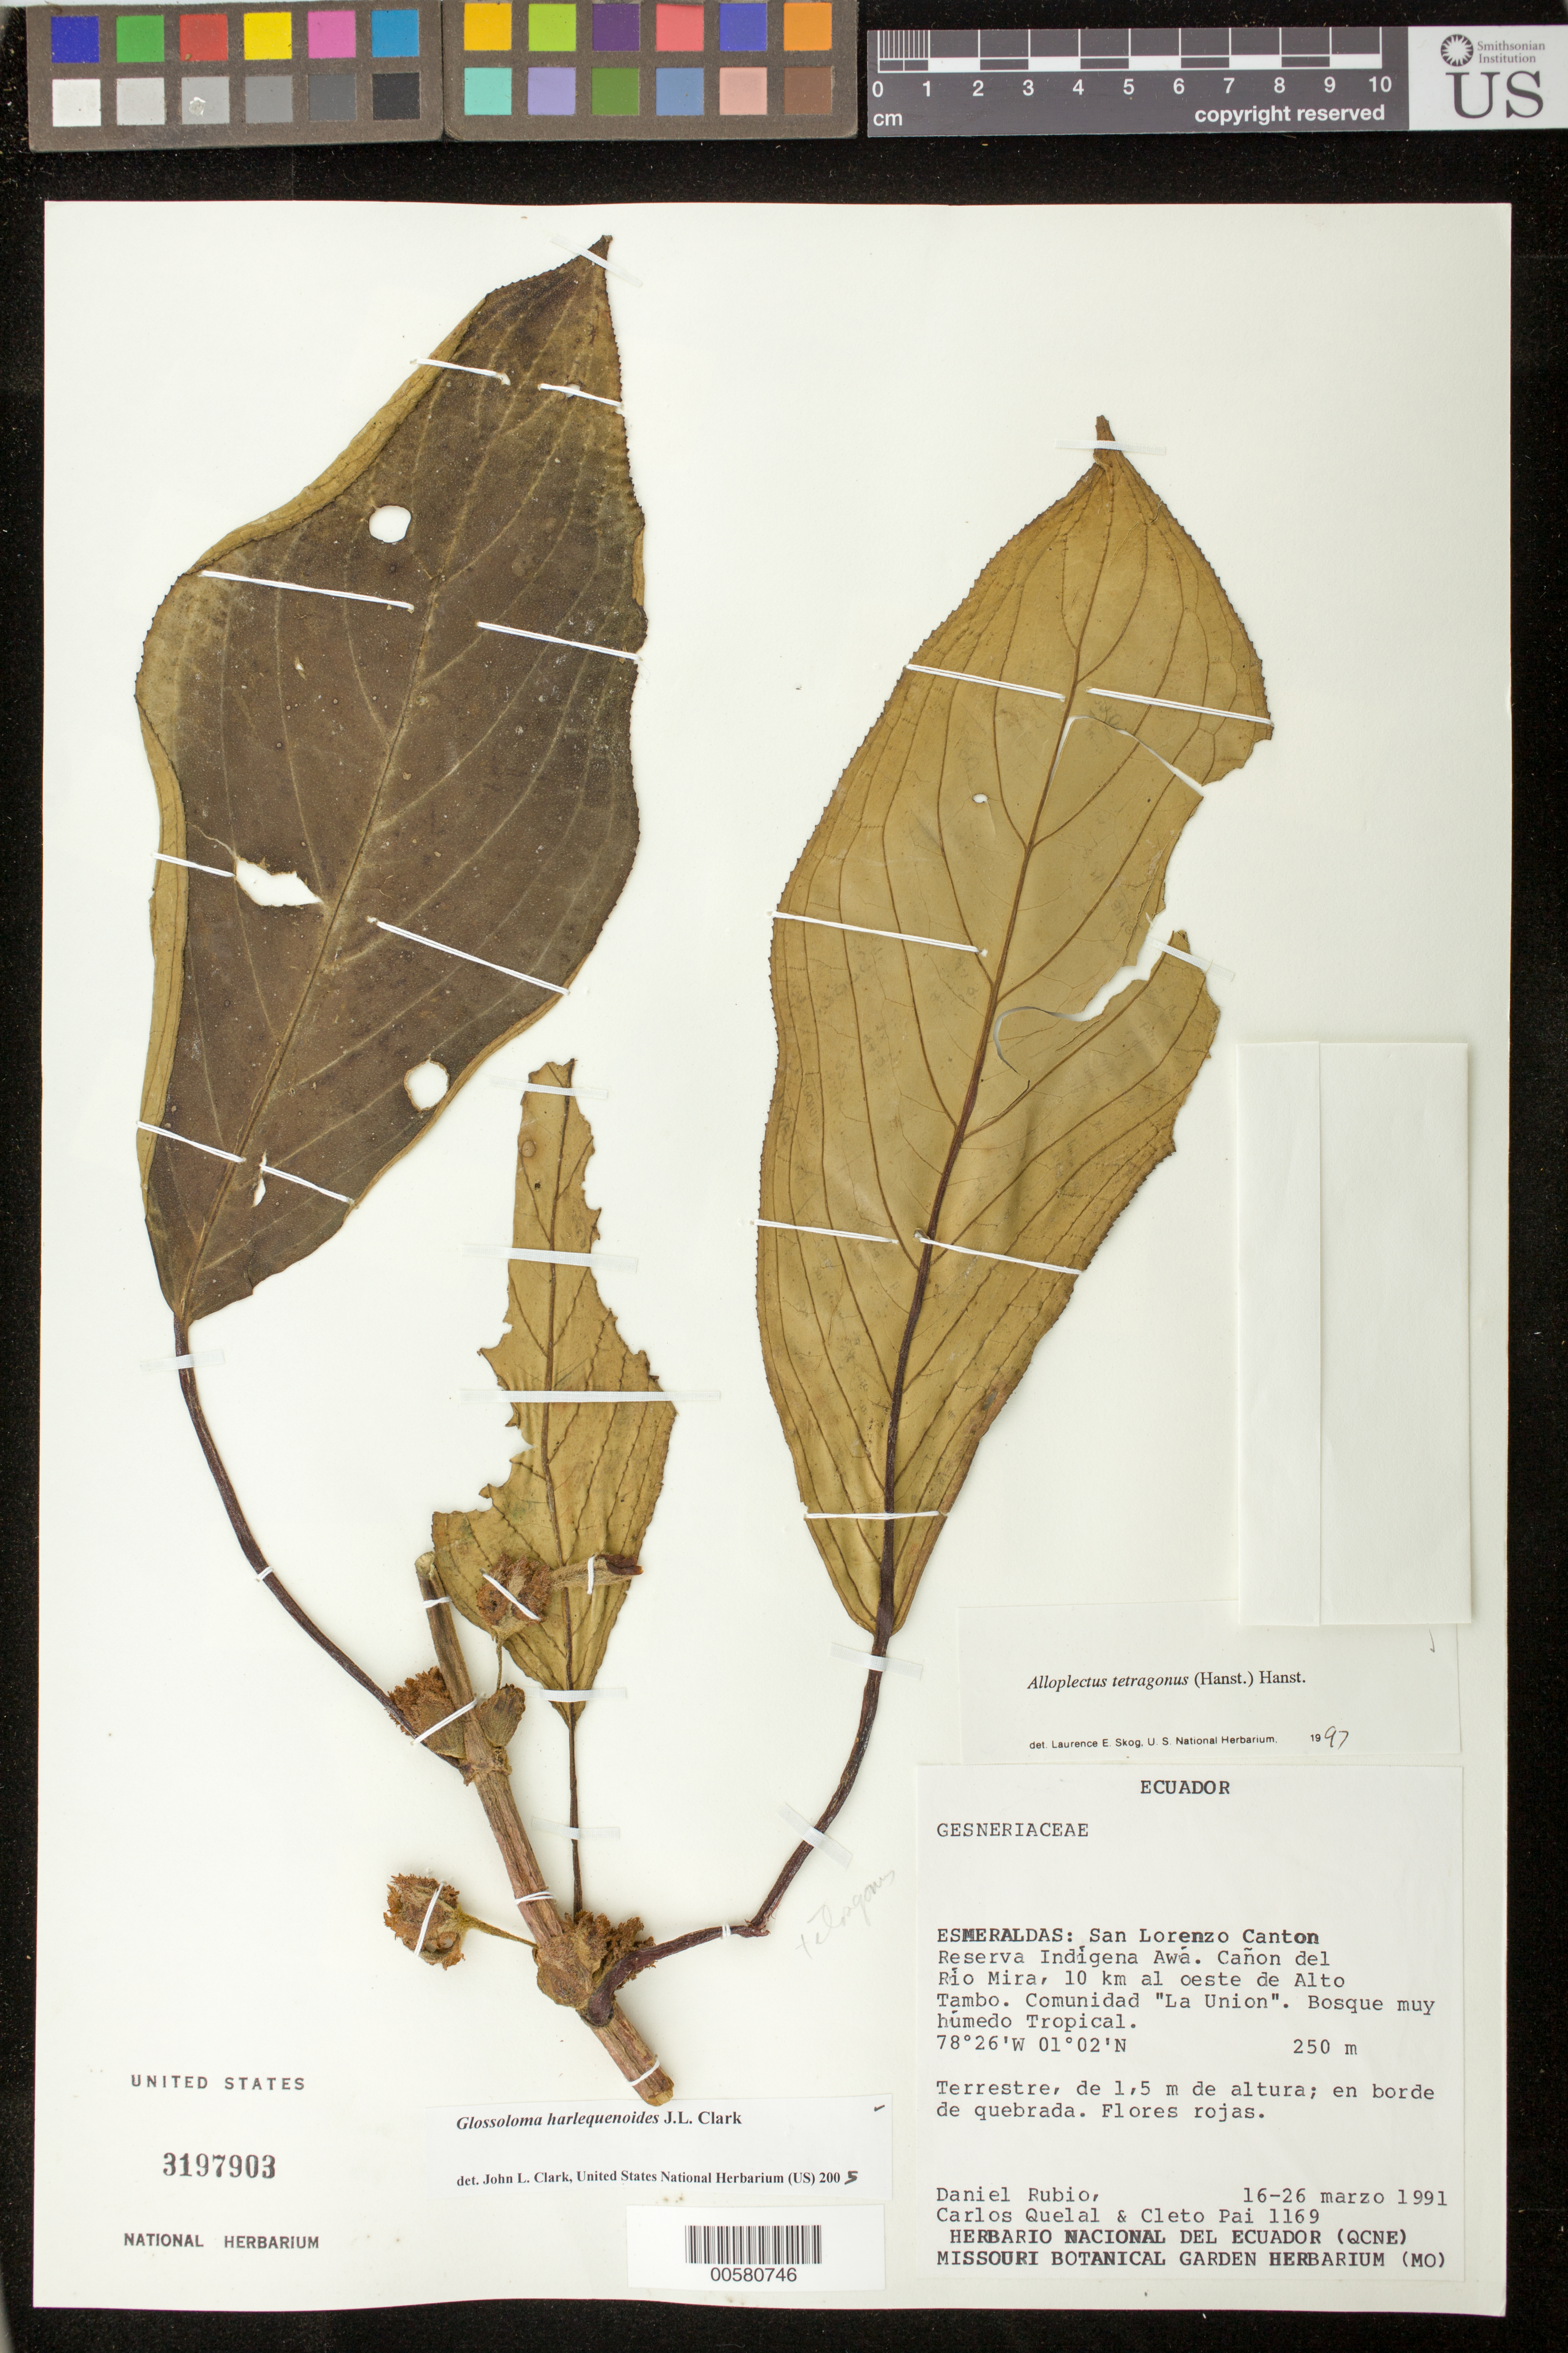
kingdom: Plantae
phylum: Tracheophyta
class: Magnoliopsida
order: Lamiales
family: Gesneriaceae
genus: Glossoloma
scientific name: Glossoloma harlequinoides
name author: J.L. Clark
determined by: Clark, J. L., (SEL), The Marie Selby Botanical Garden (UNITED STATES)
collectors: D. Rubio, C. Quelal & C. Pai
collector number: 1169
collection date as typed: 16-26 Mar 1991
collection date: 1991-03-16/1991-03-26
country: Ecuador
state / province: Esmeraldas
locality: San Lorenzo Canton; Reserva Indigena Awá, cañon del Río Mira, 10 km al oeste de Alto Tambo, comunidad "La Union"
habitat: Bosque muy húmedo tropical; en borde de quebrada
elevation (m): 250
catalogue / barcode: US 3197903